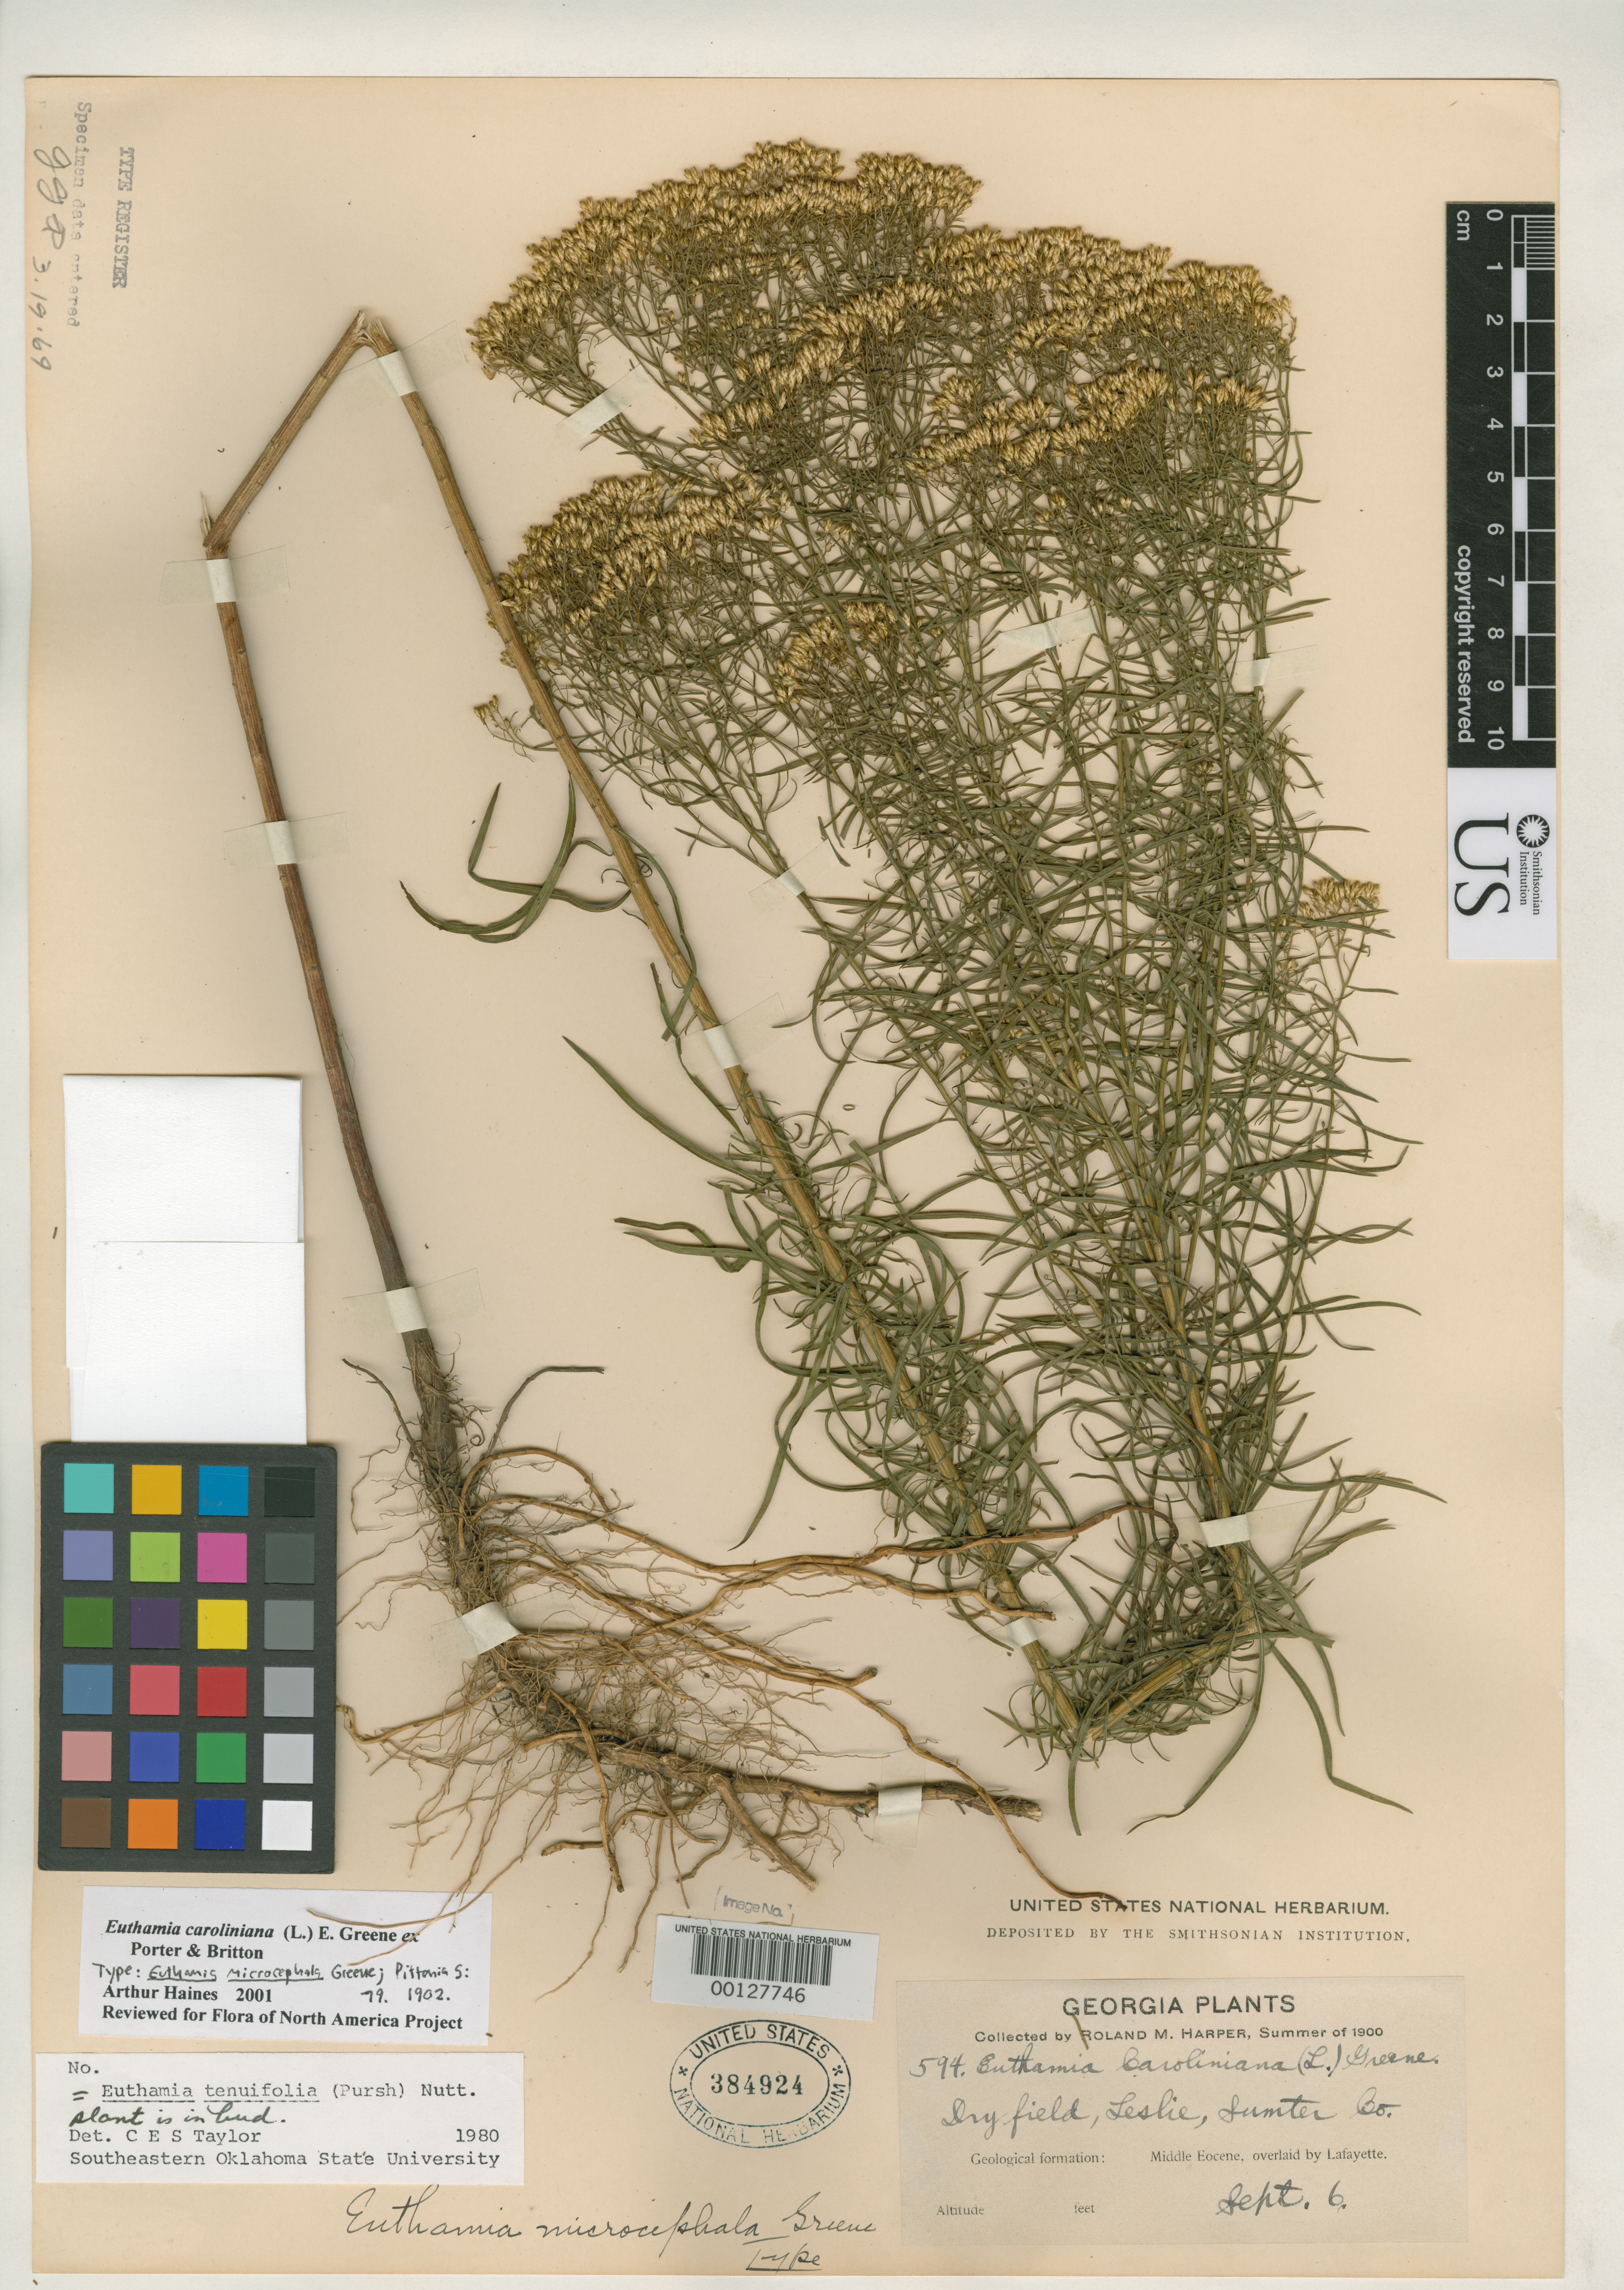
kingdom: Plantae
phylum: Tracheophyta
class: Magnoliopsida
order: Asterales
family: Asteraceae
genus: Euthamia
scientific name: Euthamia microcephala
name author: Greene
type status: Holotype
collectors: R. M. Harper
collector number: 594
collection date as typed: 06 Sep 1900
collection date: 1900-09-06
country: United States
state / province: Georgia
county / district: Sumter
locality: Leslie.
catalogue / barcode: US 384924